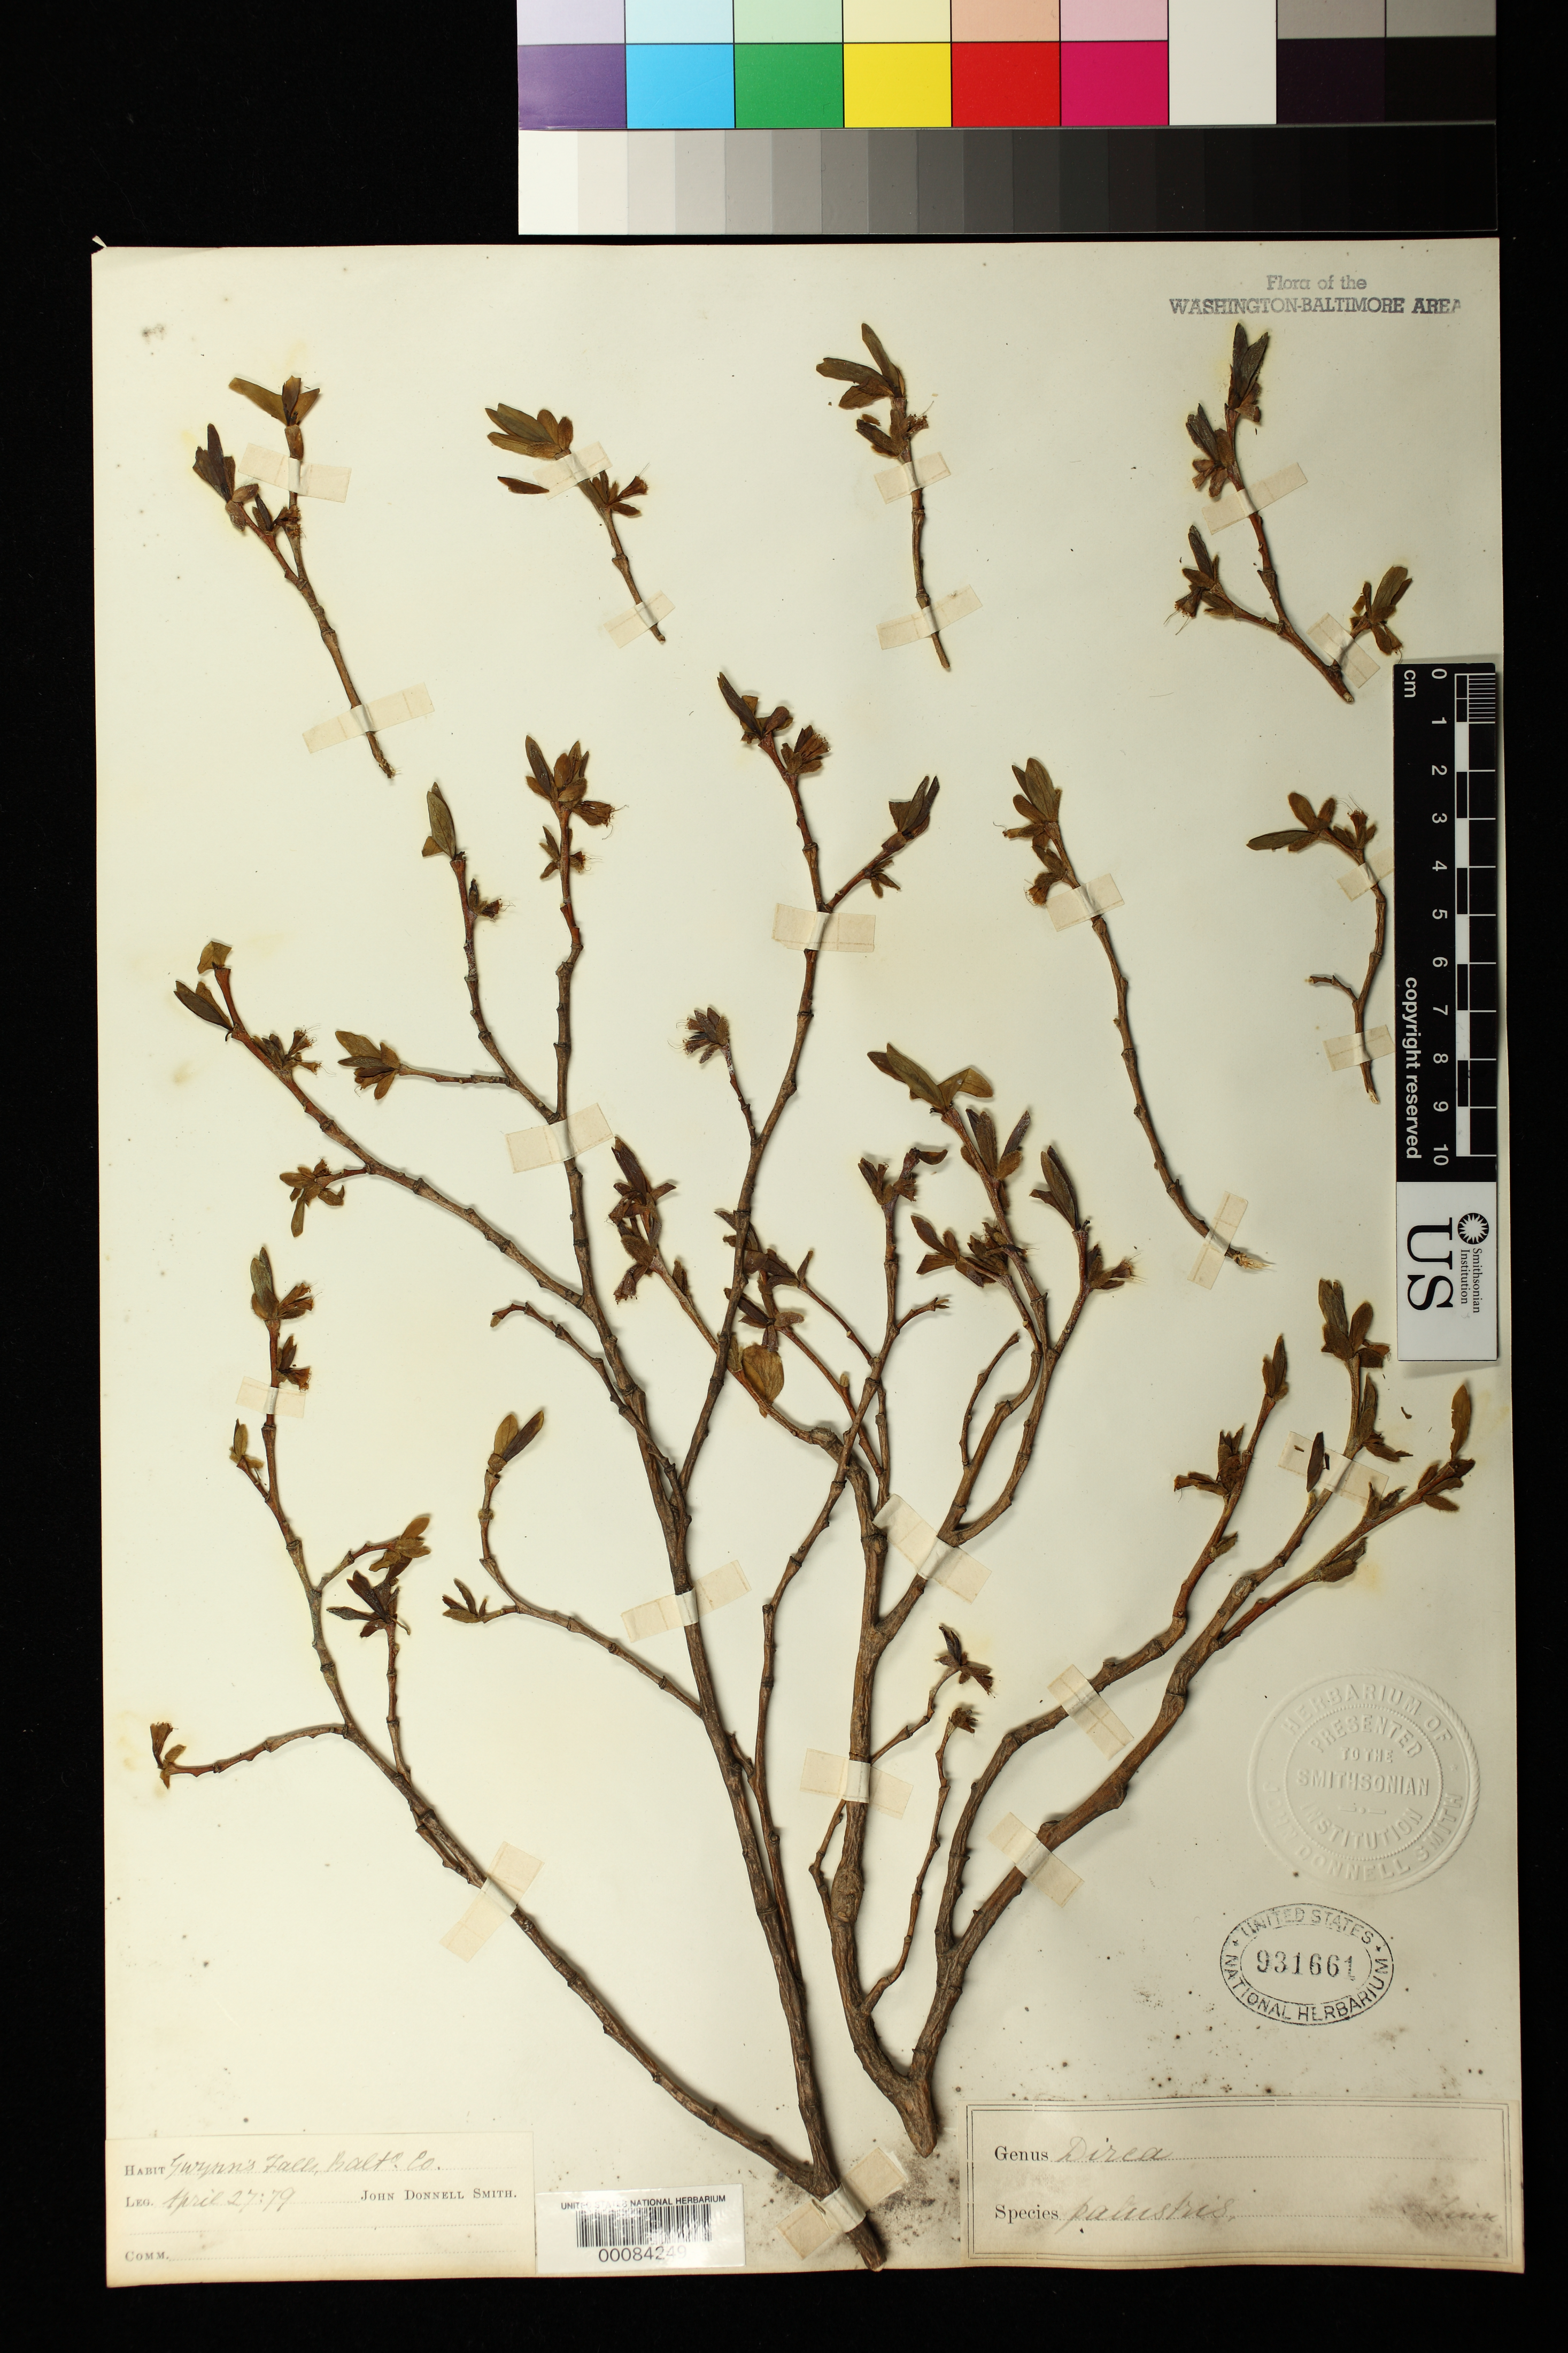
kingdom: Plantae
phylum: Tracheophyta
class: Magnoliopsida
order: Malvales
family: Thymelaeaceae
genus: Dirca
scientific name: Dirca palustris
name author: L.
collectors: J. Donnell Smith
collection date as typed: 27 Apr 1879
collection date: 1879-04-27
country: United States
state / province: Maryland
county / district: Baltimore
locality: Gwynns Falls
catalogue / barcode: US 931661